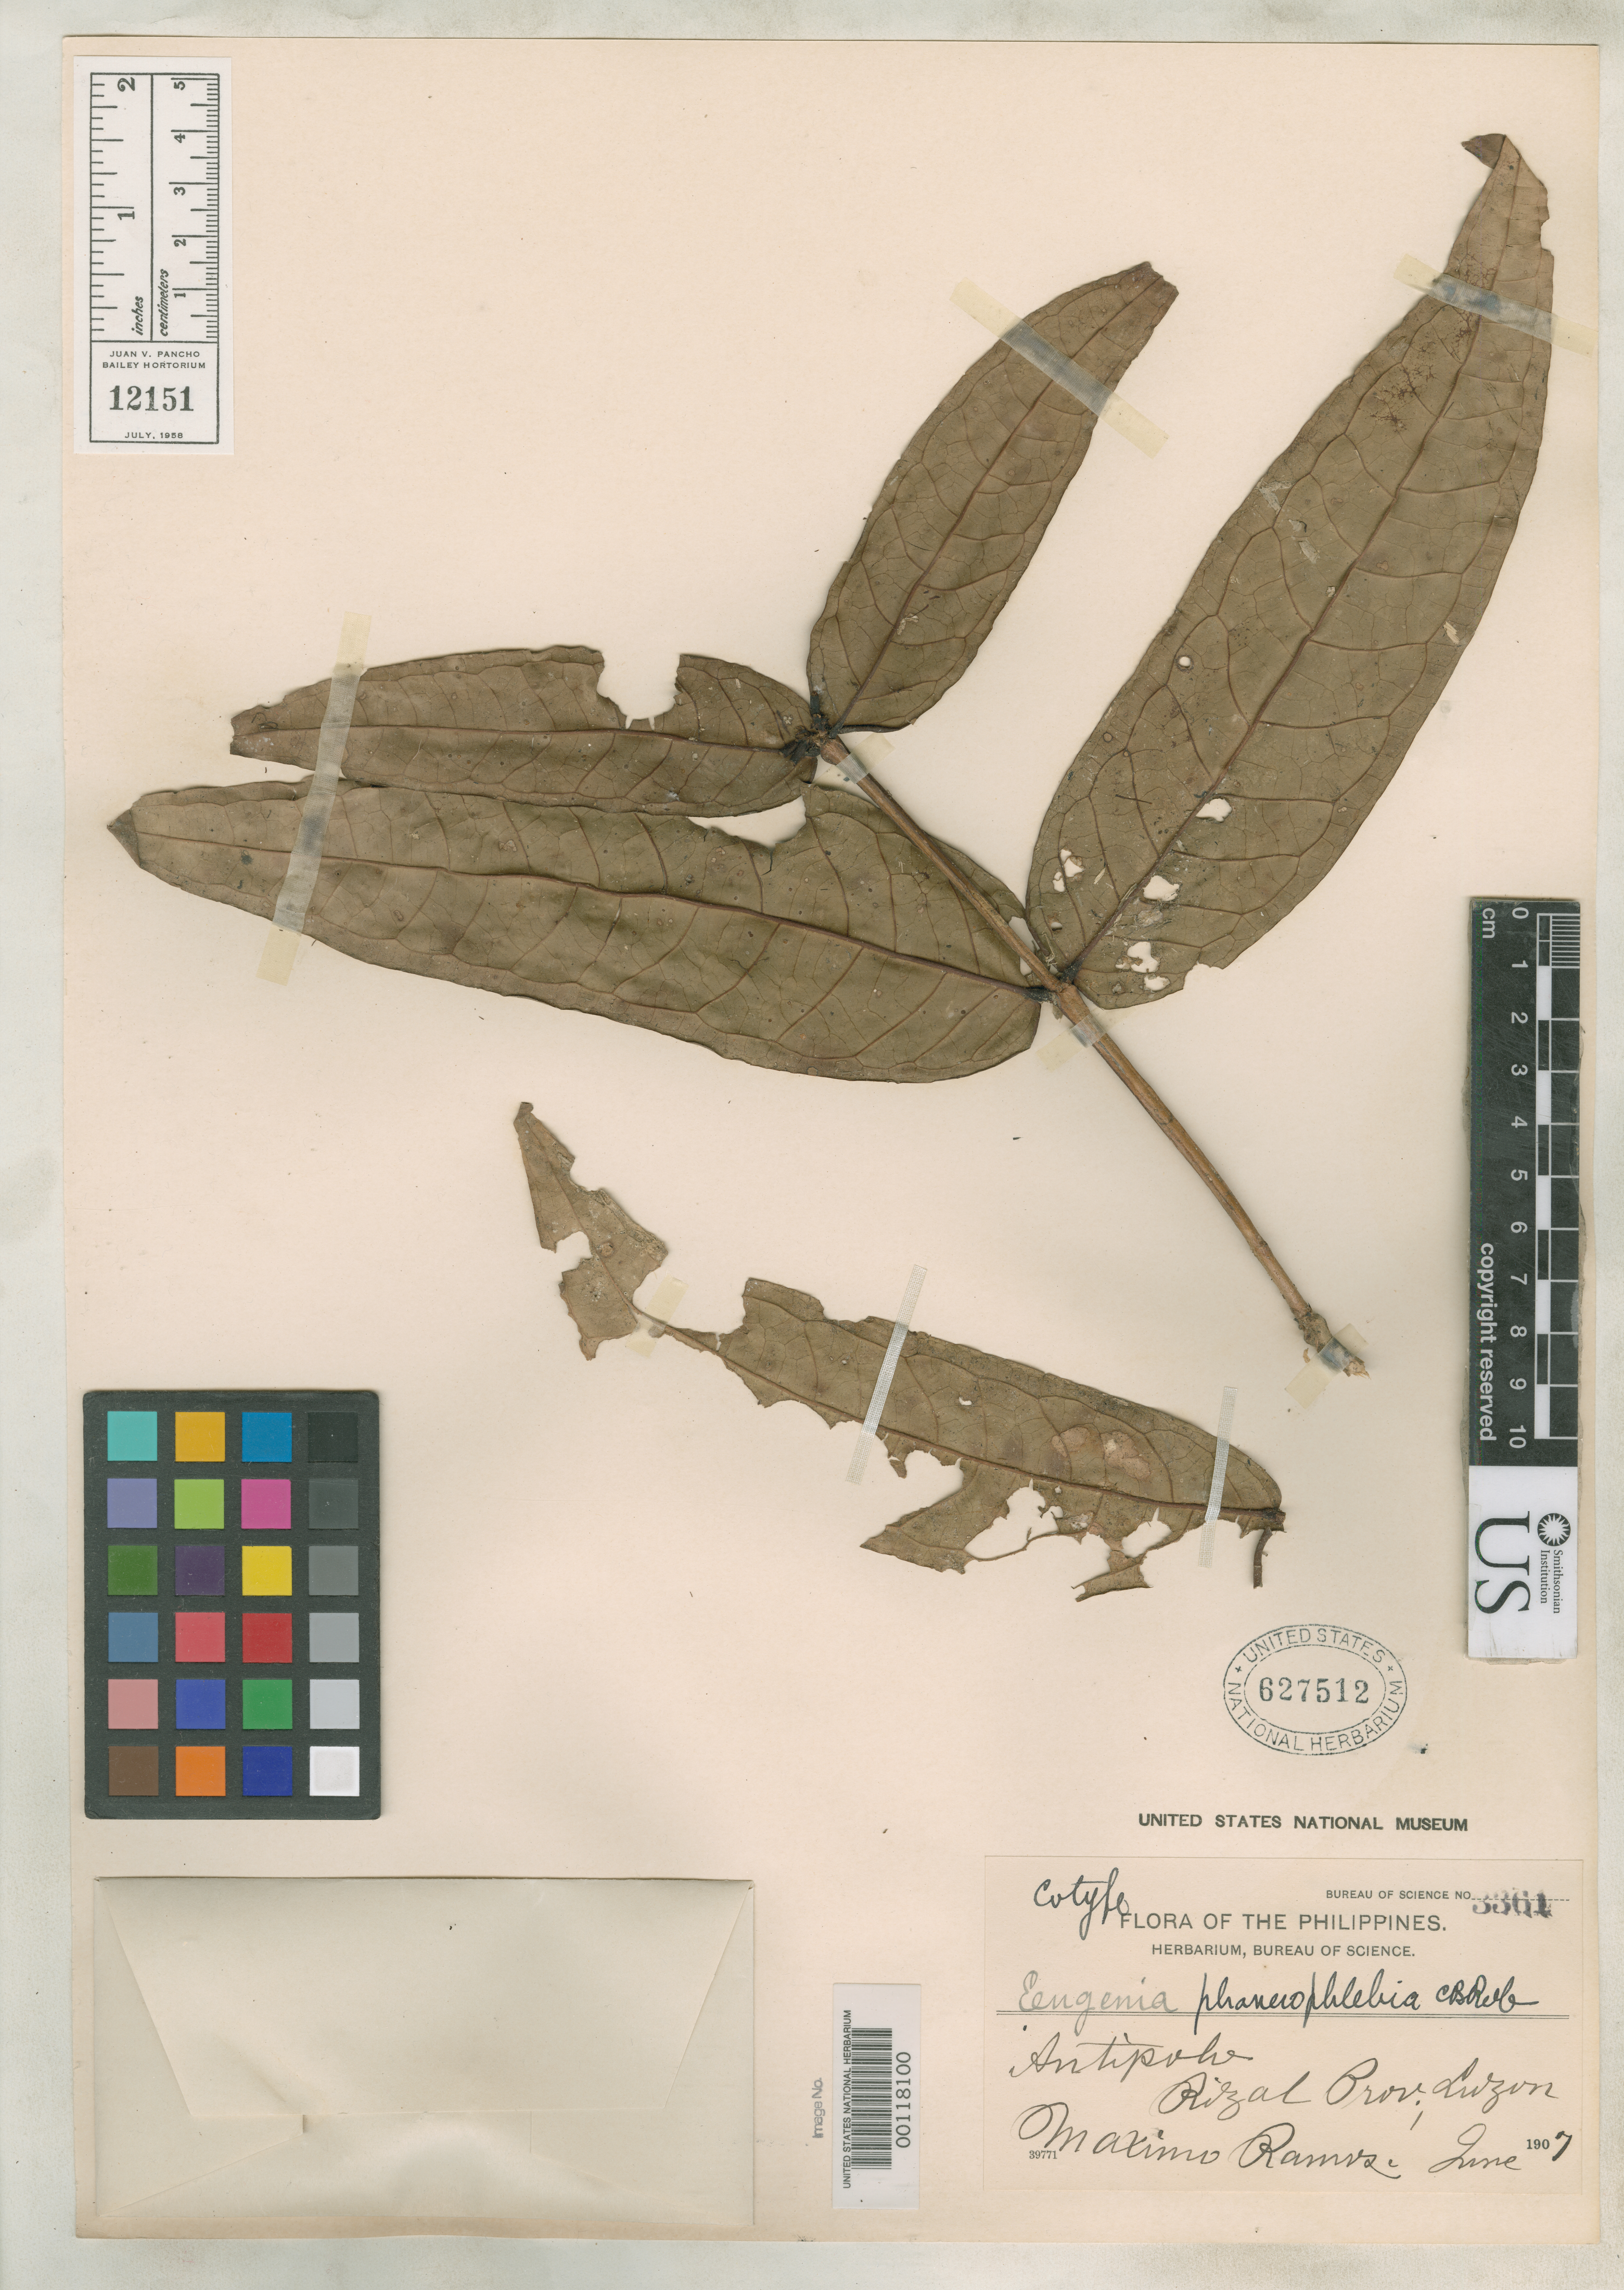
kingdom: Plantae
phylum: Tracheophyta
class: Magnoliopsida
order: Myrtales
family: Myrtaceae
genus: Eugenia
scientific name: Eugenia phanerophelebia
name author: C.B. Rob.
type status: Isotype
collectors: M. Ramos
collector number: Bur. Sci. 3361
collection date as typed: Jun 1907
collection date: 1907-06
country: Philippines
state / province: Calabarzon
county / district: Rizal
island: Luzon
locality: Antipolo.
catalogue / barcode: US 627512